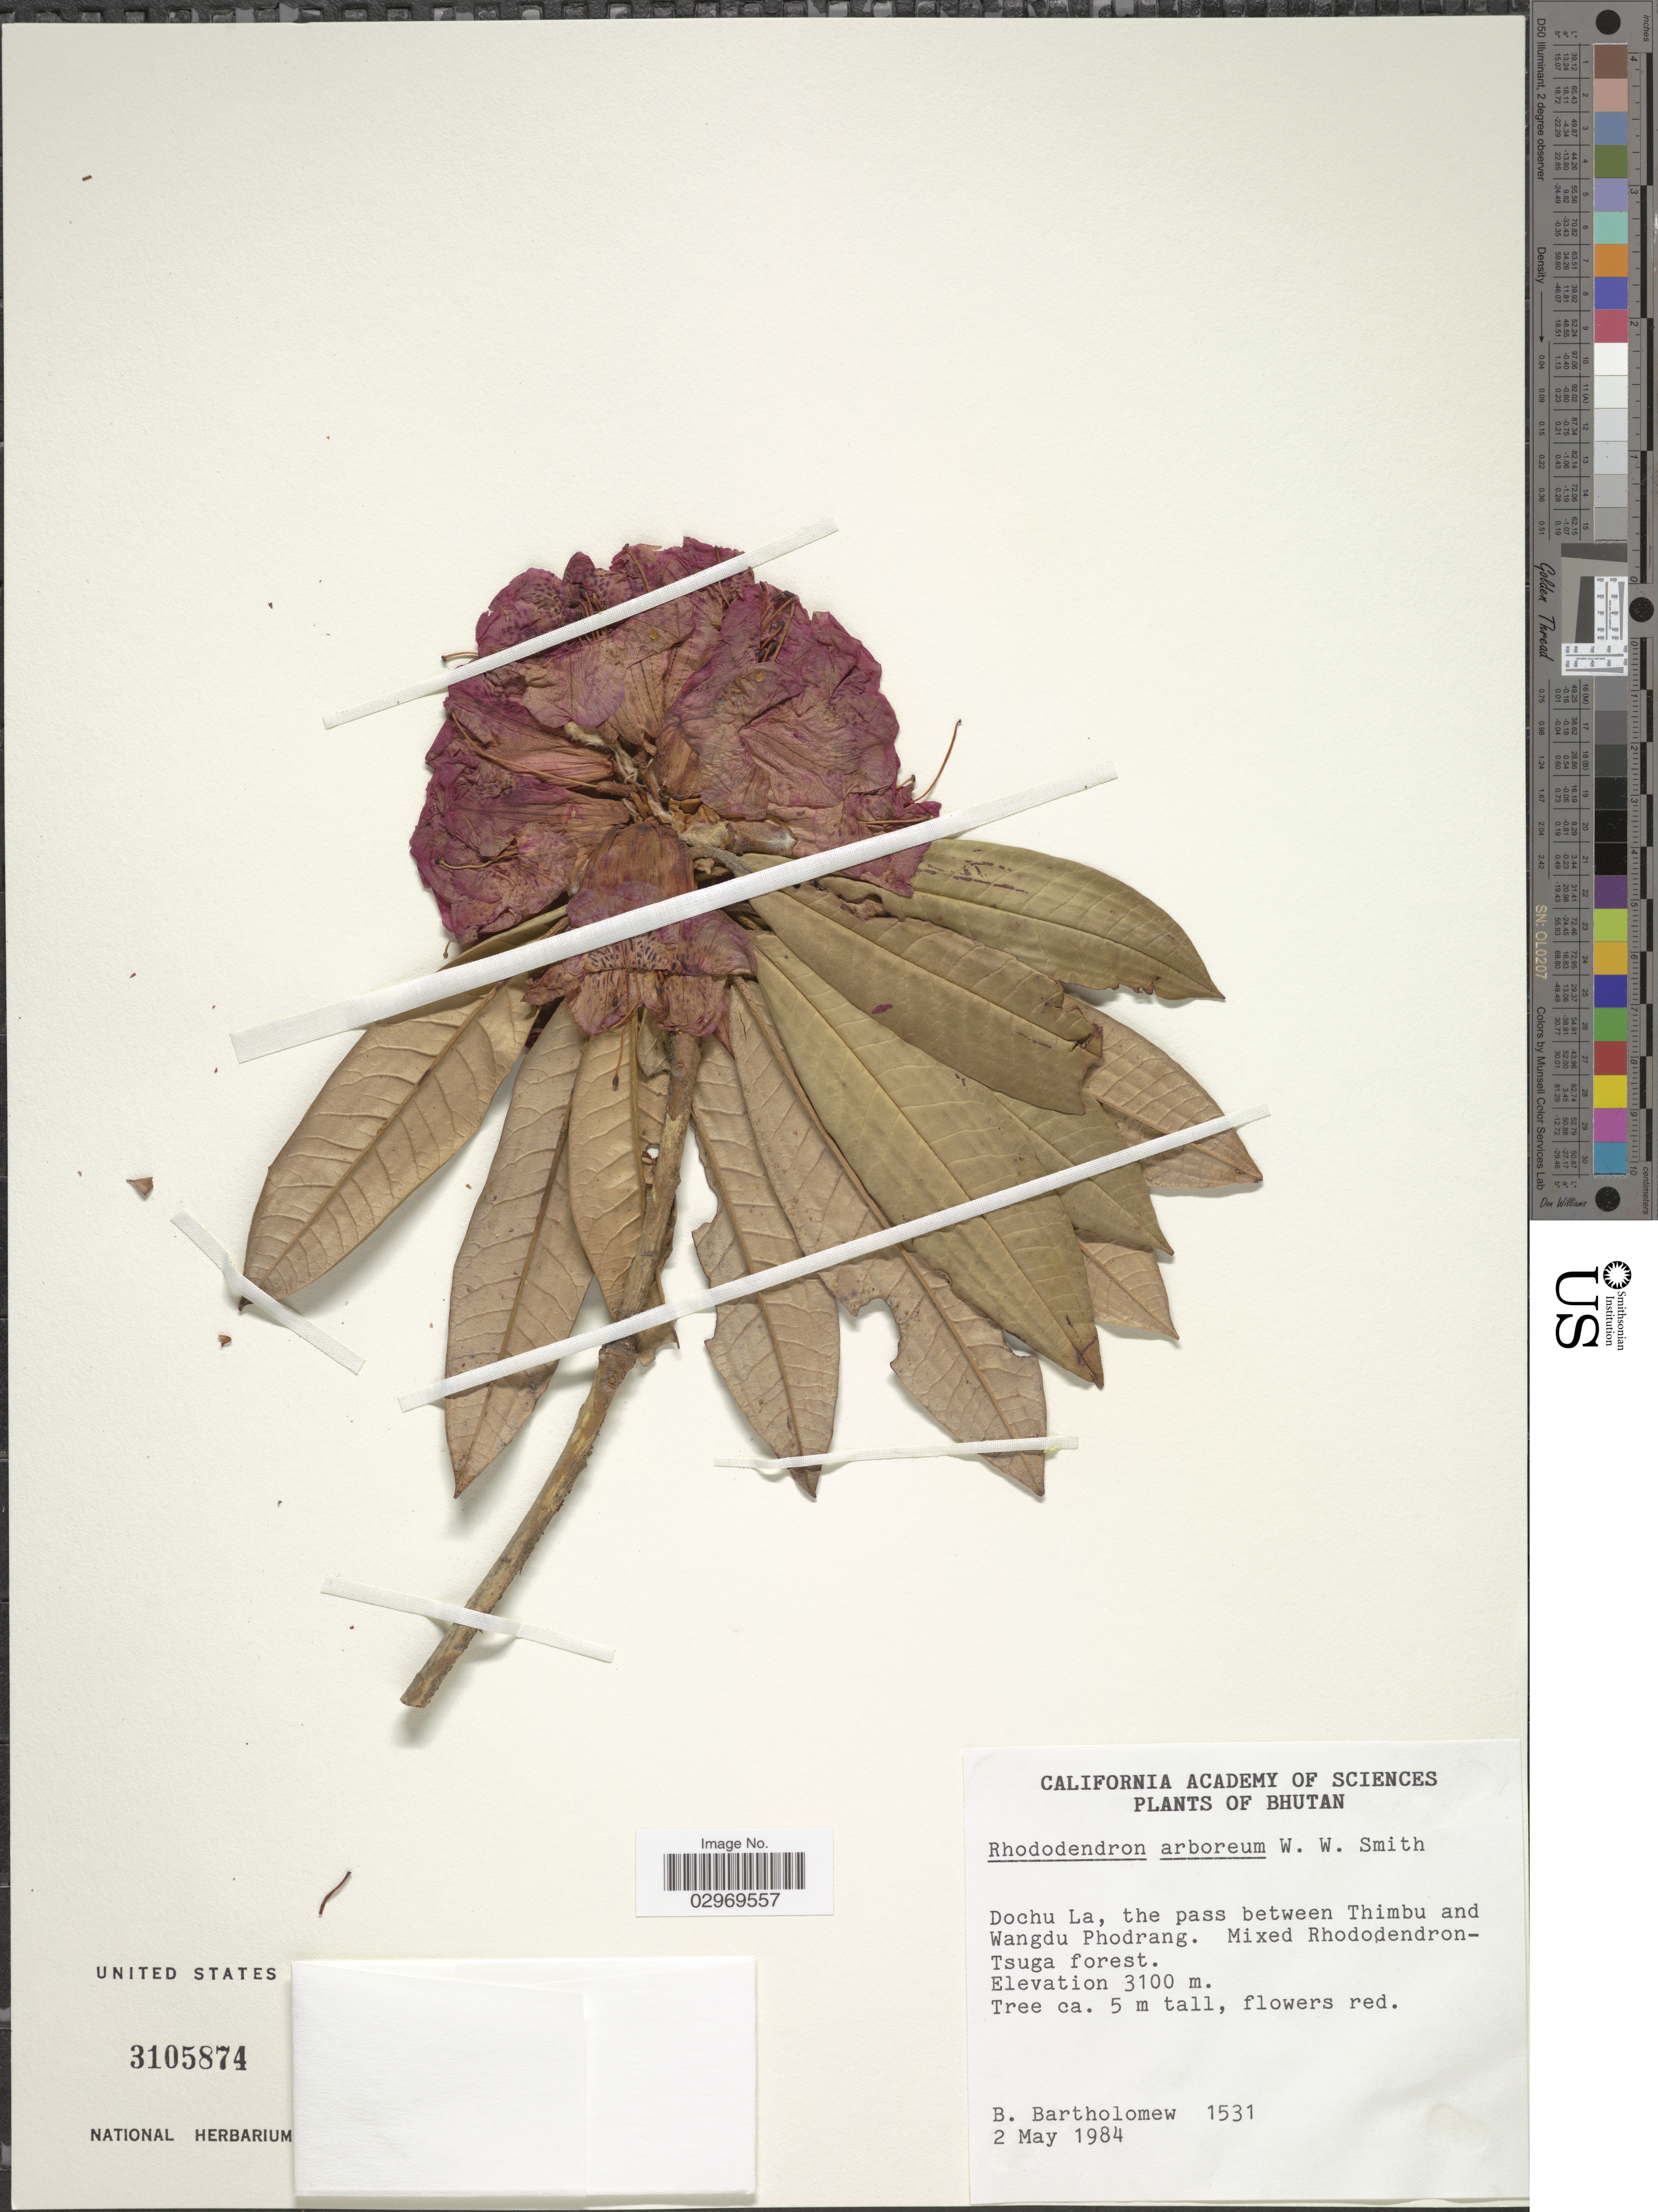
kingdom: Plantae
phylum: Tracheophyta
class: Magnoliopsida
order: Ericales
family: Ericaceae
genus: Rhododendron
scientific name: Rhododendron arboreum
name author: Sm.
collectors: B. Bartholomew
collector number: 1531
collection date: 1984-05-02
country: Bhutan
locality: Dochu La, the pass between Thimbu and Wangdu Phodrang.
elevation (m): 3100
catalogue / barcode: US 3105874